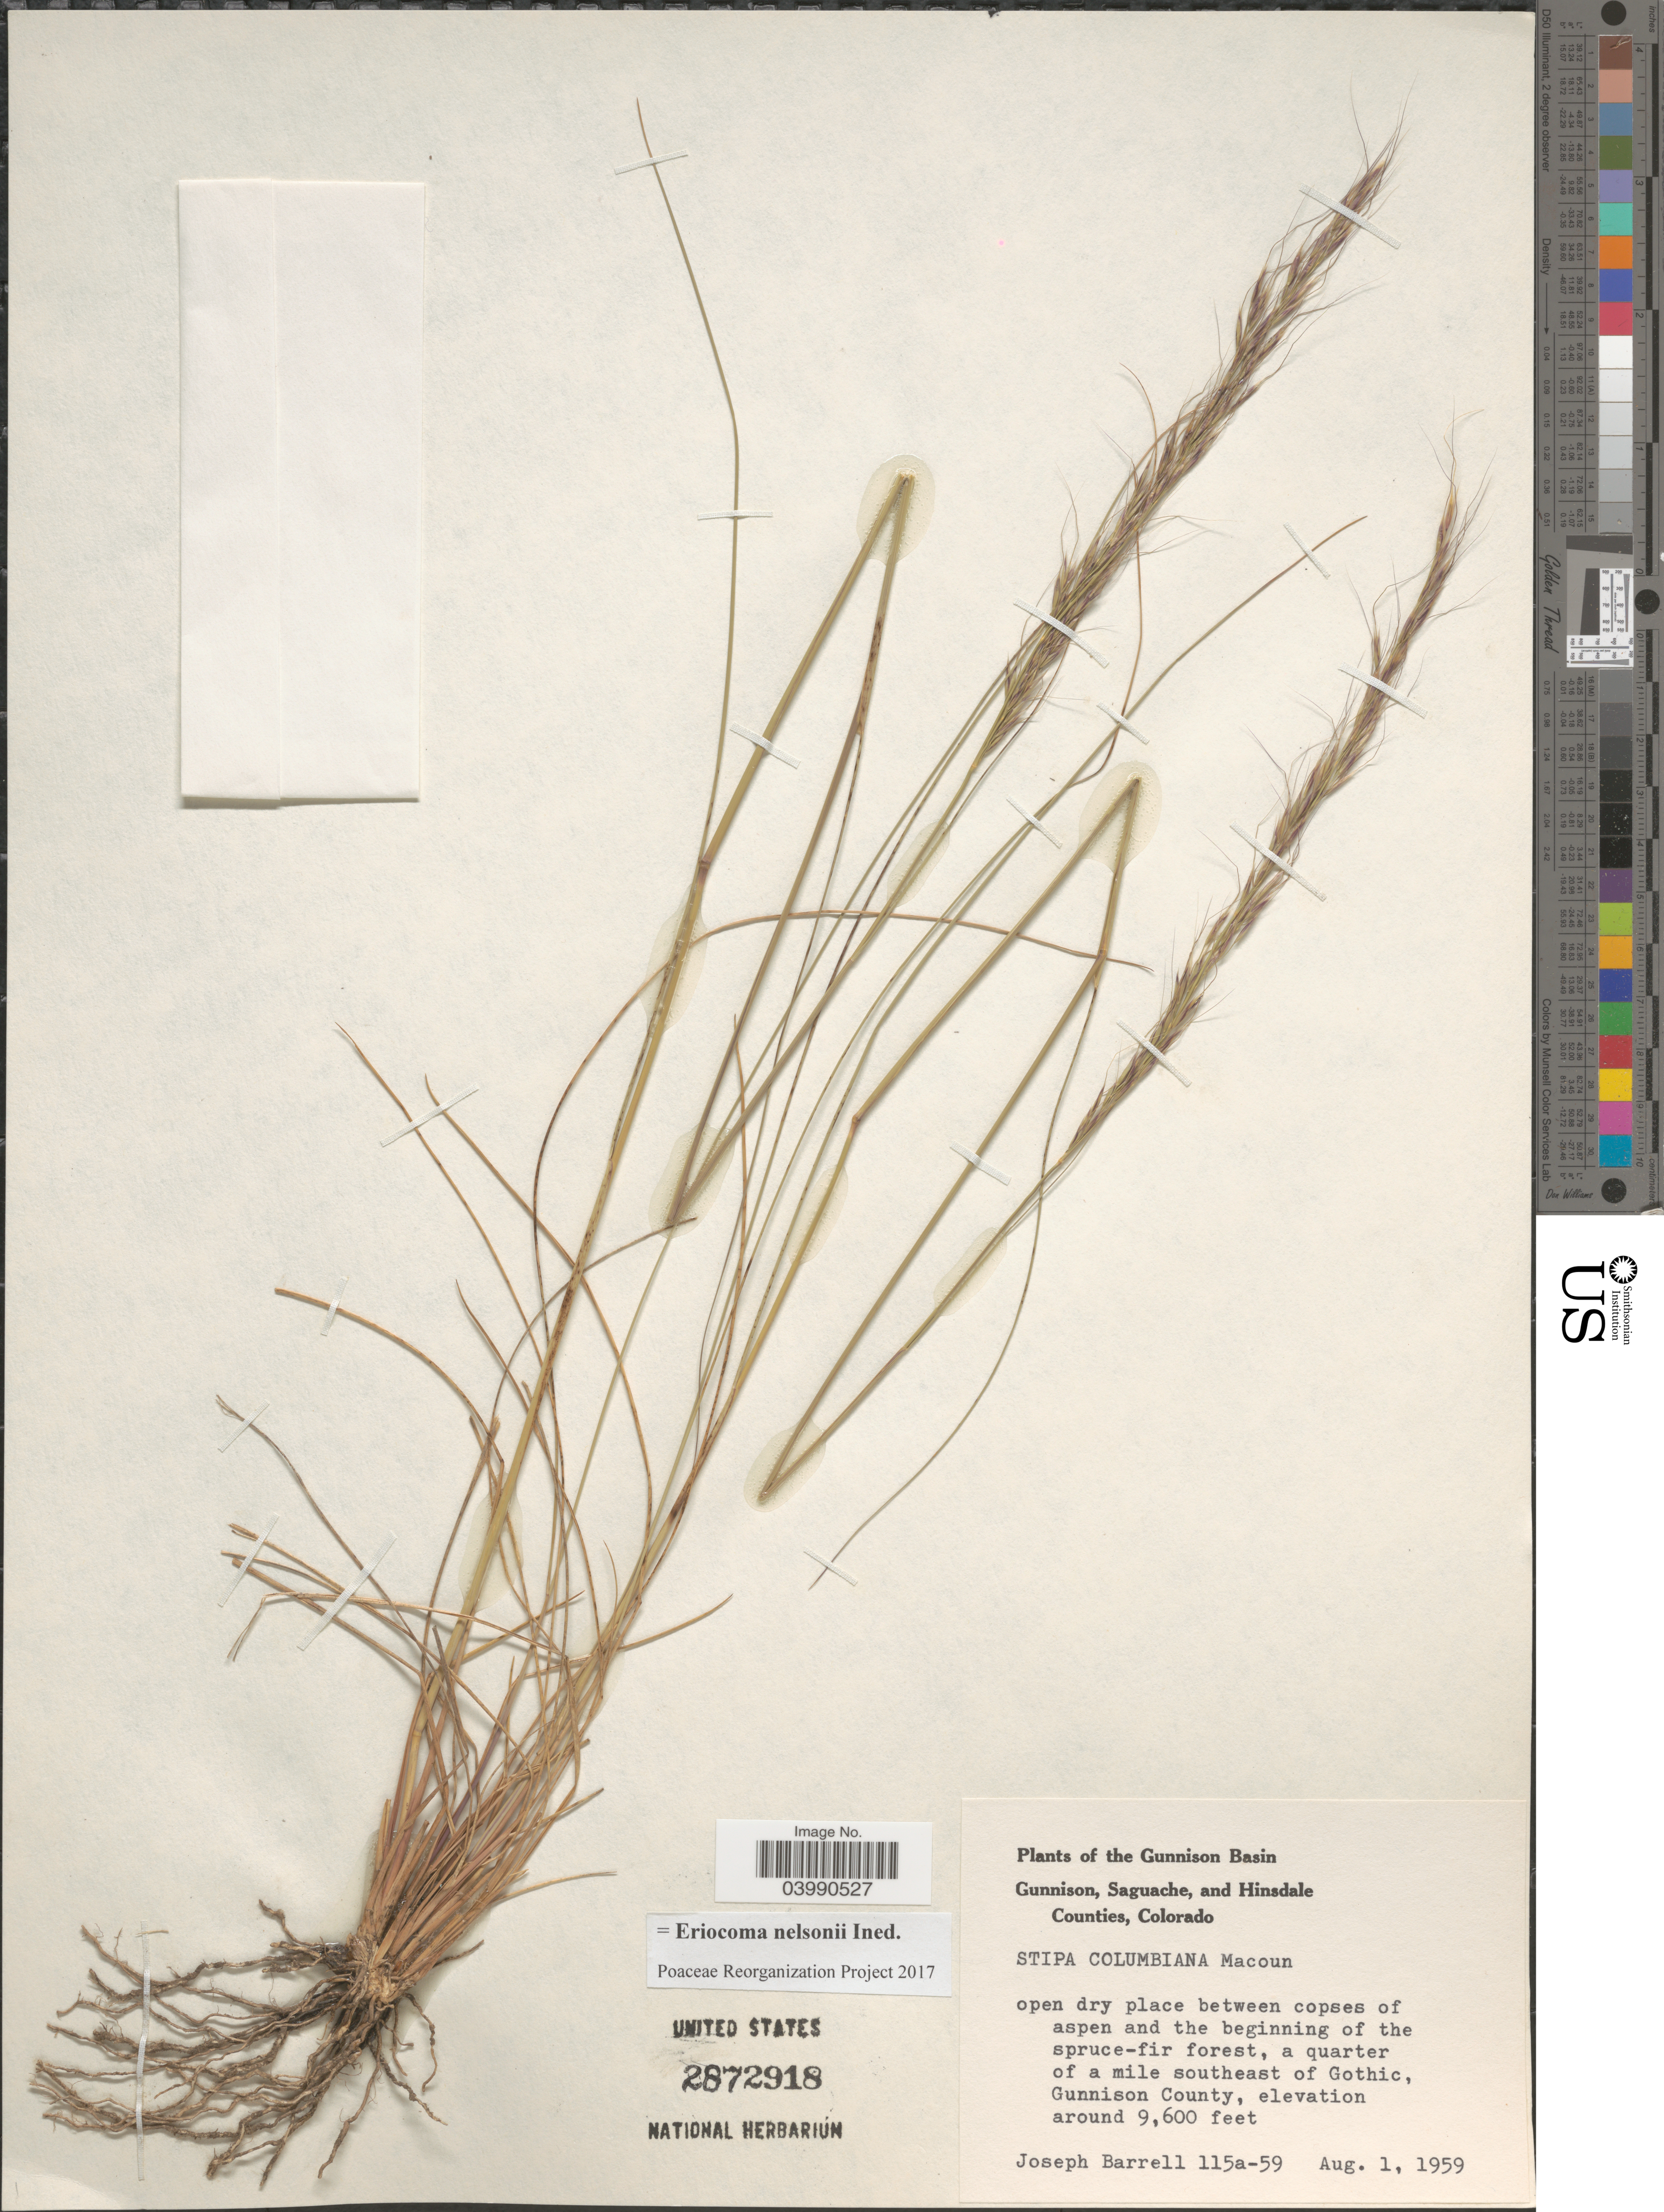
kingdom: Plantae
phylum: Tracheophyta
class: Liliopsida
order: Poales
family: Poaceae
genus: Eriocoma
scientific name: Eriocoma nelsonii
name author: (Scribn.) Romasch.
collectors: J. Barrell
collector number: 115a-59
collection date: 1959-08-01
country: United States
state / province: Colorado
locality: The Gunnison Basin. A quarter of a mile southeast of Gothic, Gunnison County.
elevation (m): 2926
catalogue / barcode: US 2872918